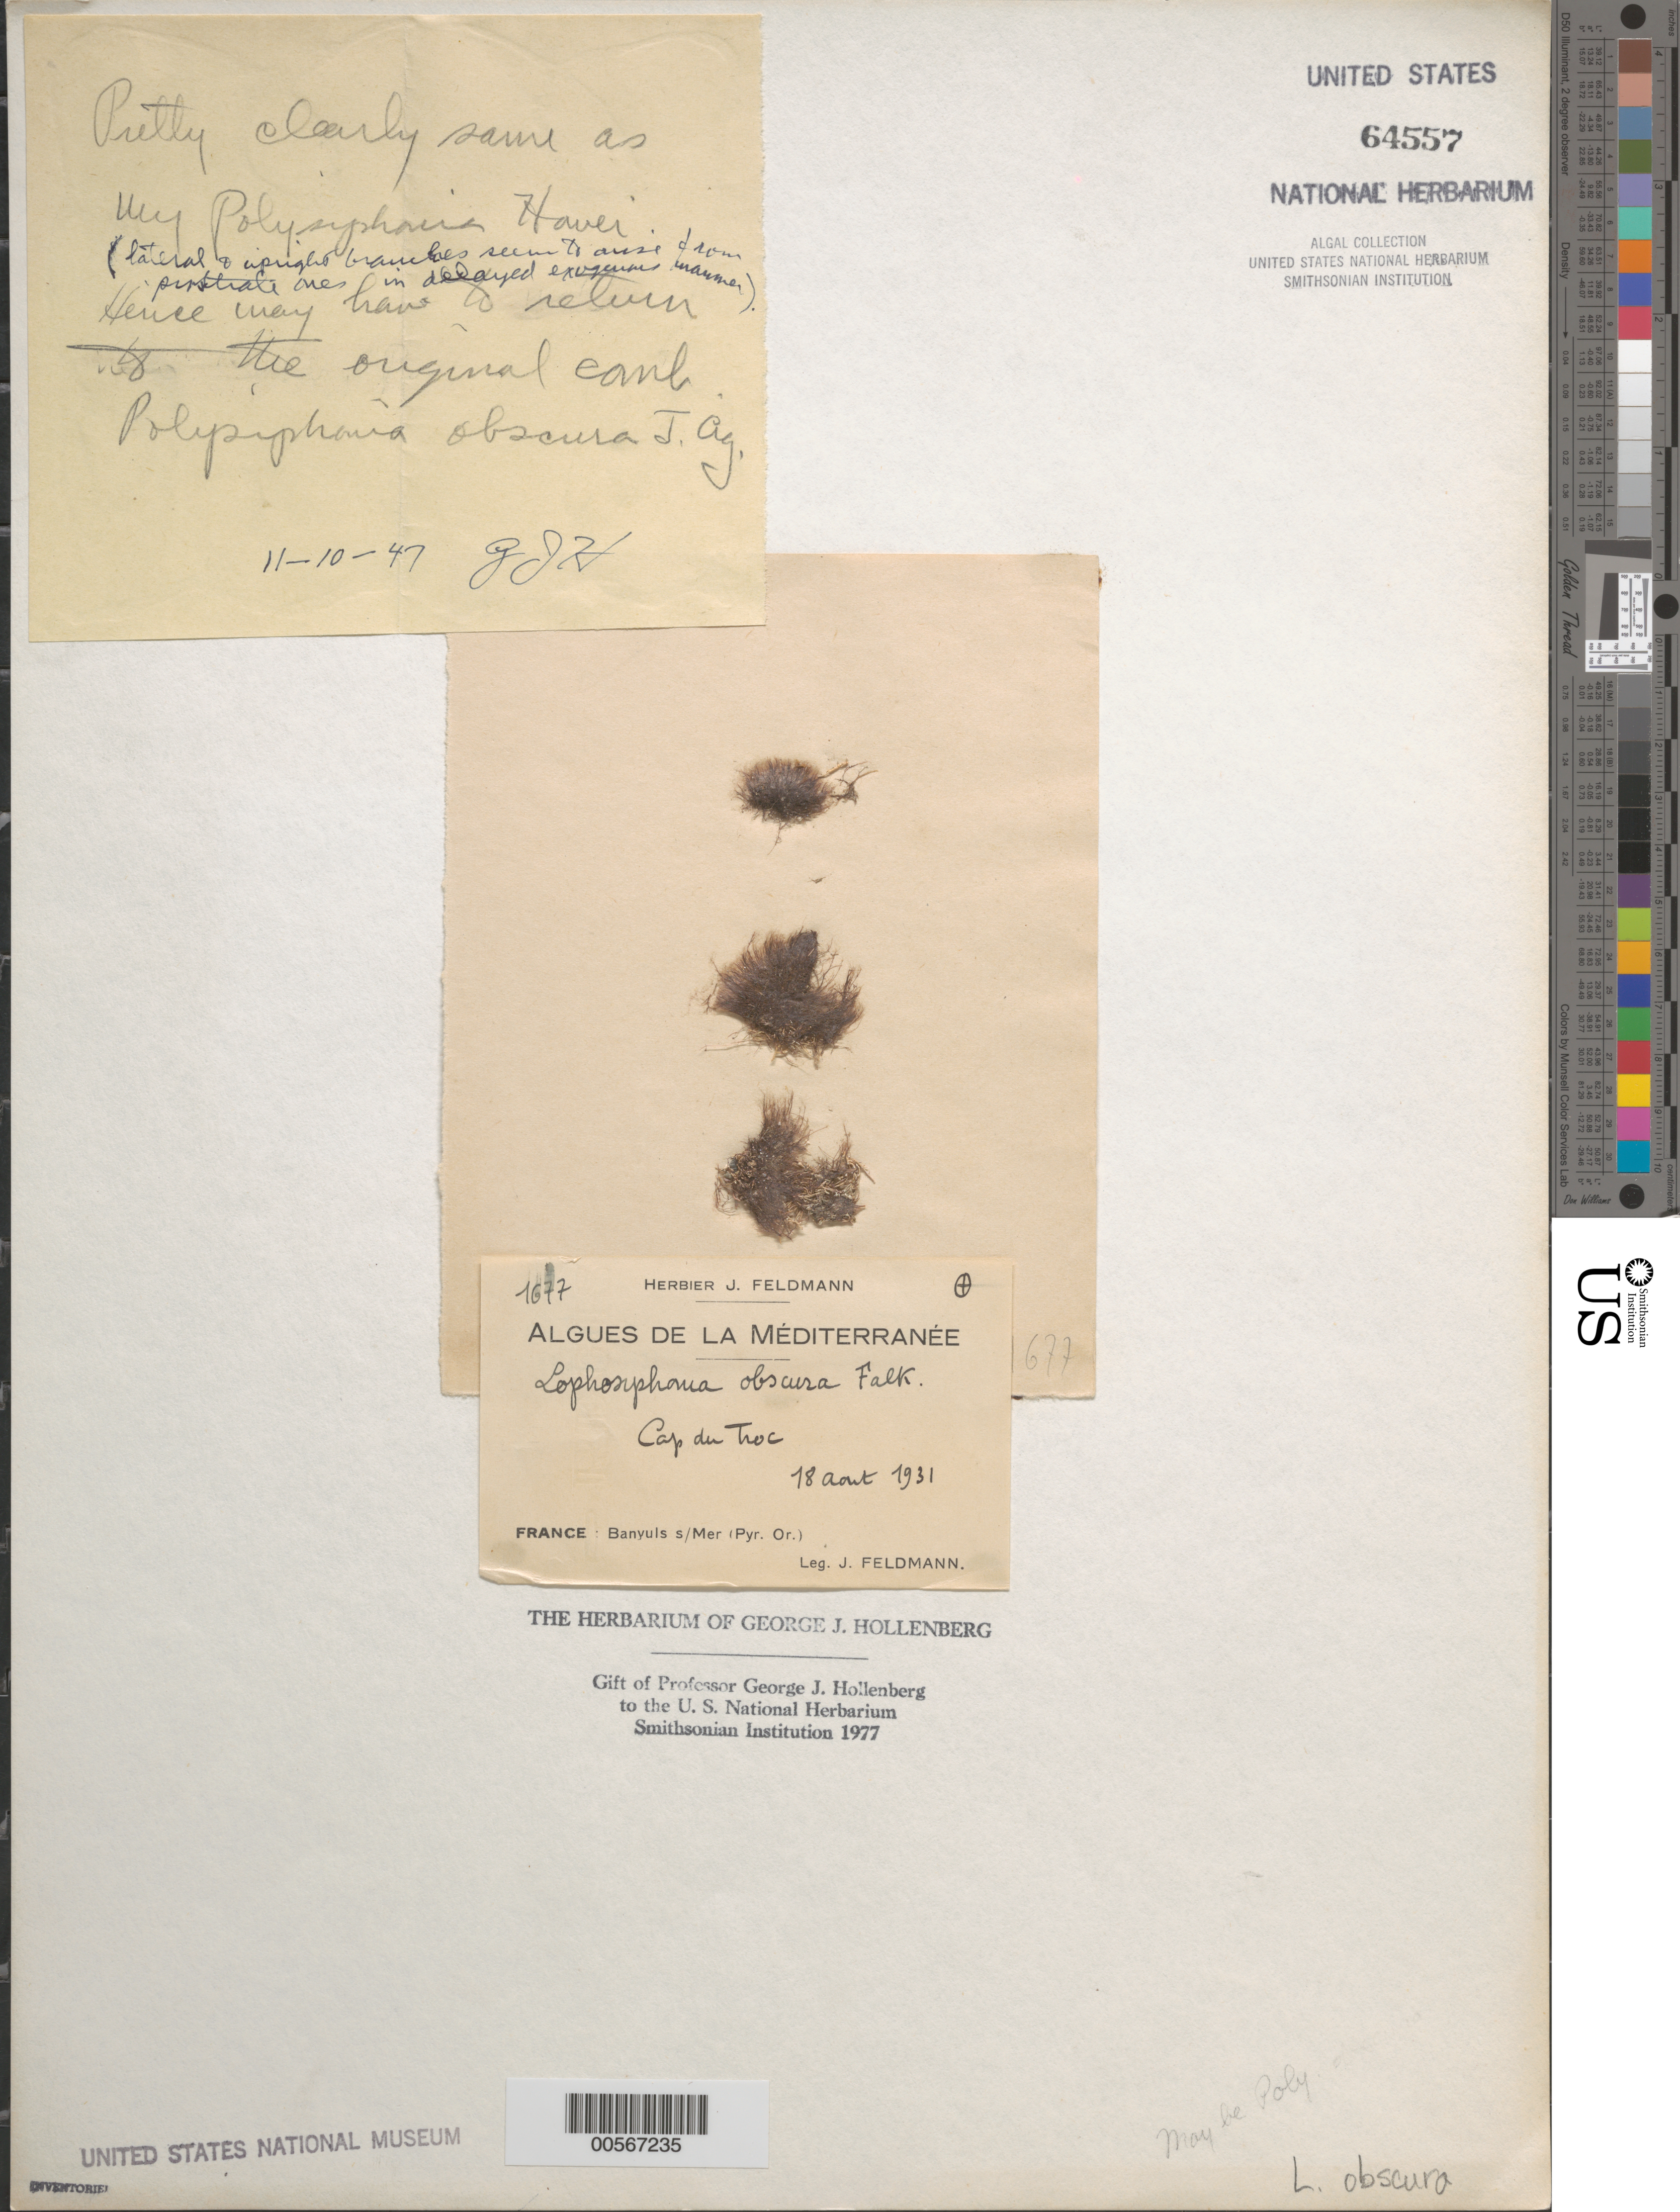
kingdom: Plantae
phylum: Rhodophyta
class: Florideophyceae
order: Ceramiales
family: Rhodomelaceae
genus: Lophosiphonia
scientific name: Lophosiphonia obscura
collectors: J. Feldmann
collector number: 1677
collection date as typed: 18 Aug 1931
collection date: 1931-08-18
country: France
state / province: Occitanie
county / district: Pyrénées-Orientales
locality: Cap du Troc, Banyuls-sur-Mer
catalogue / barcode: US 64557